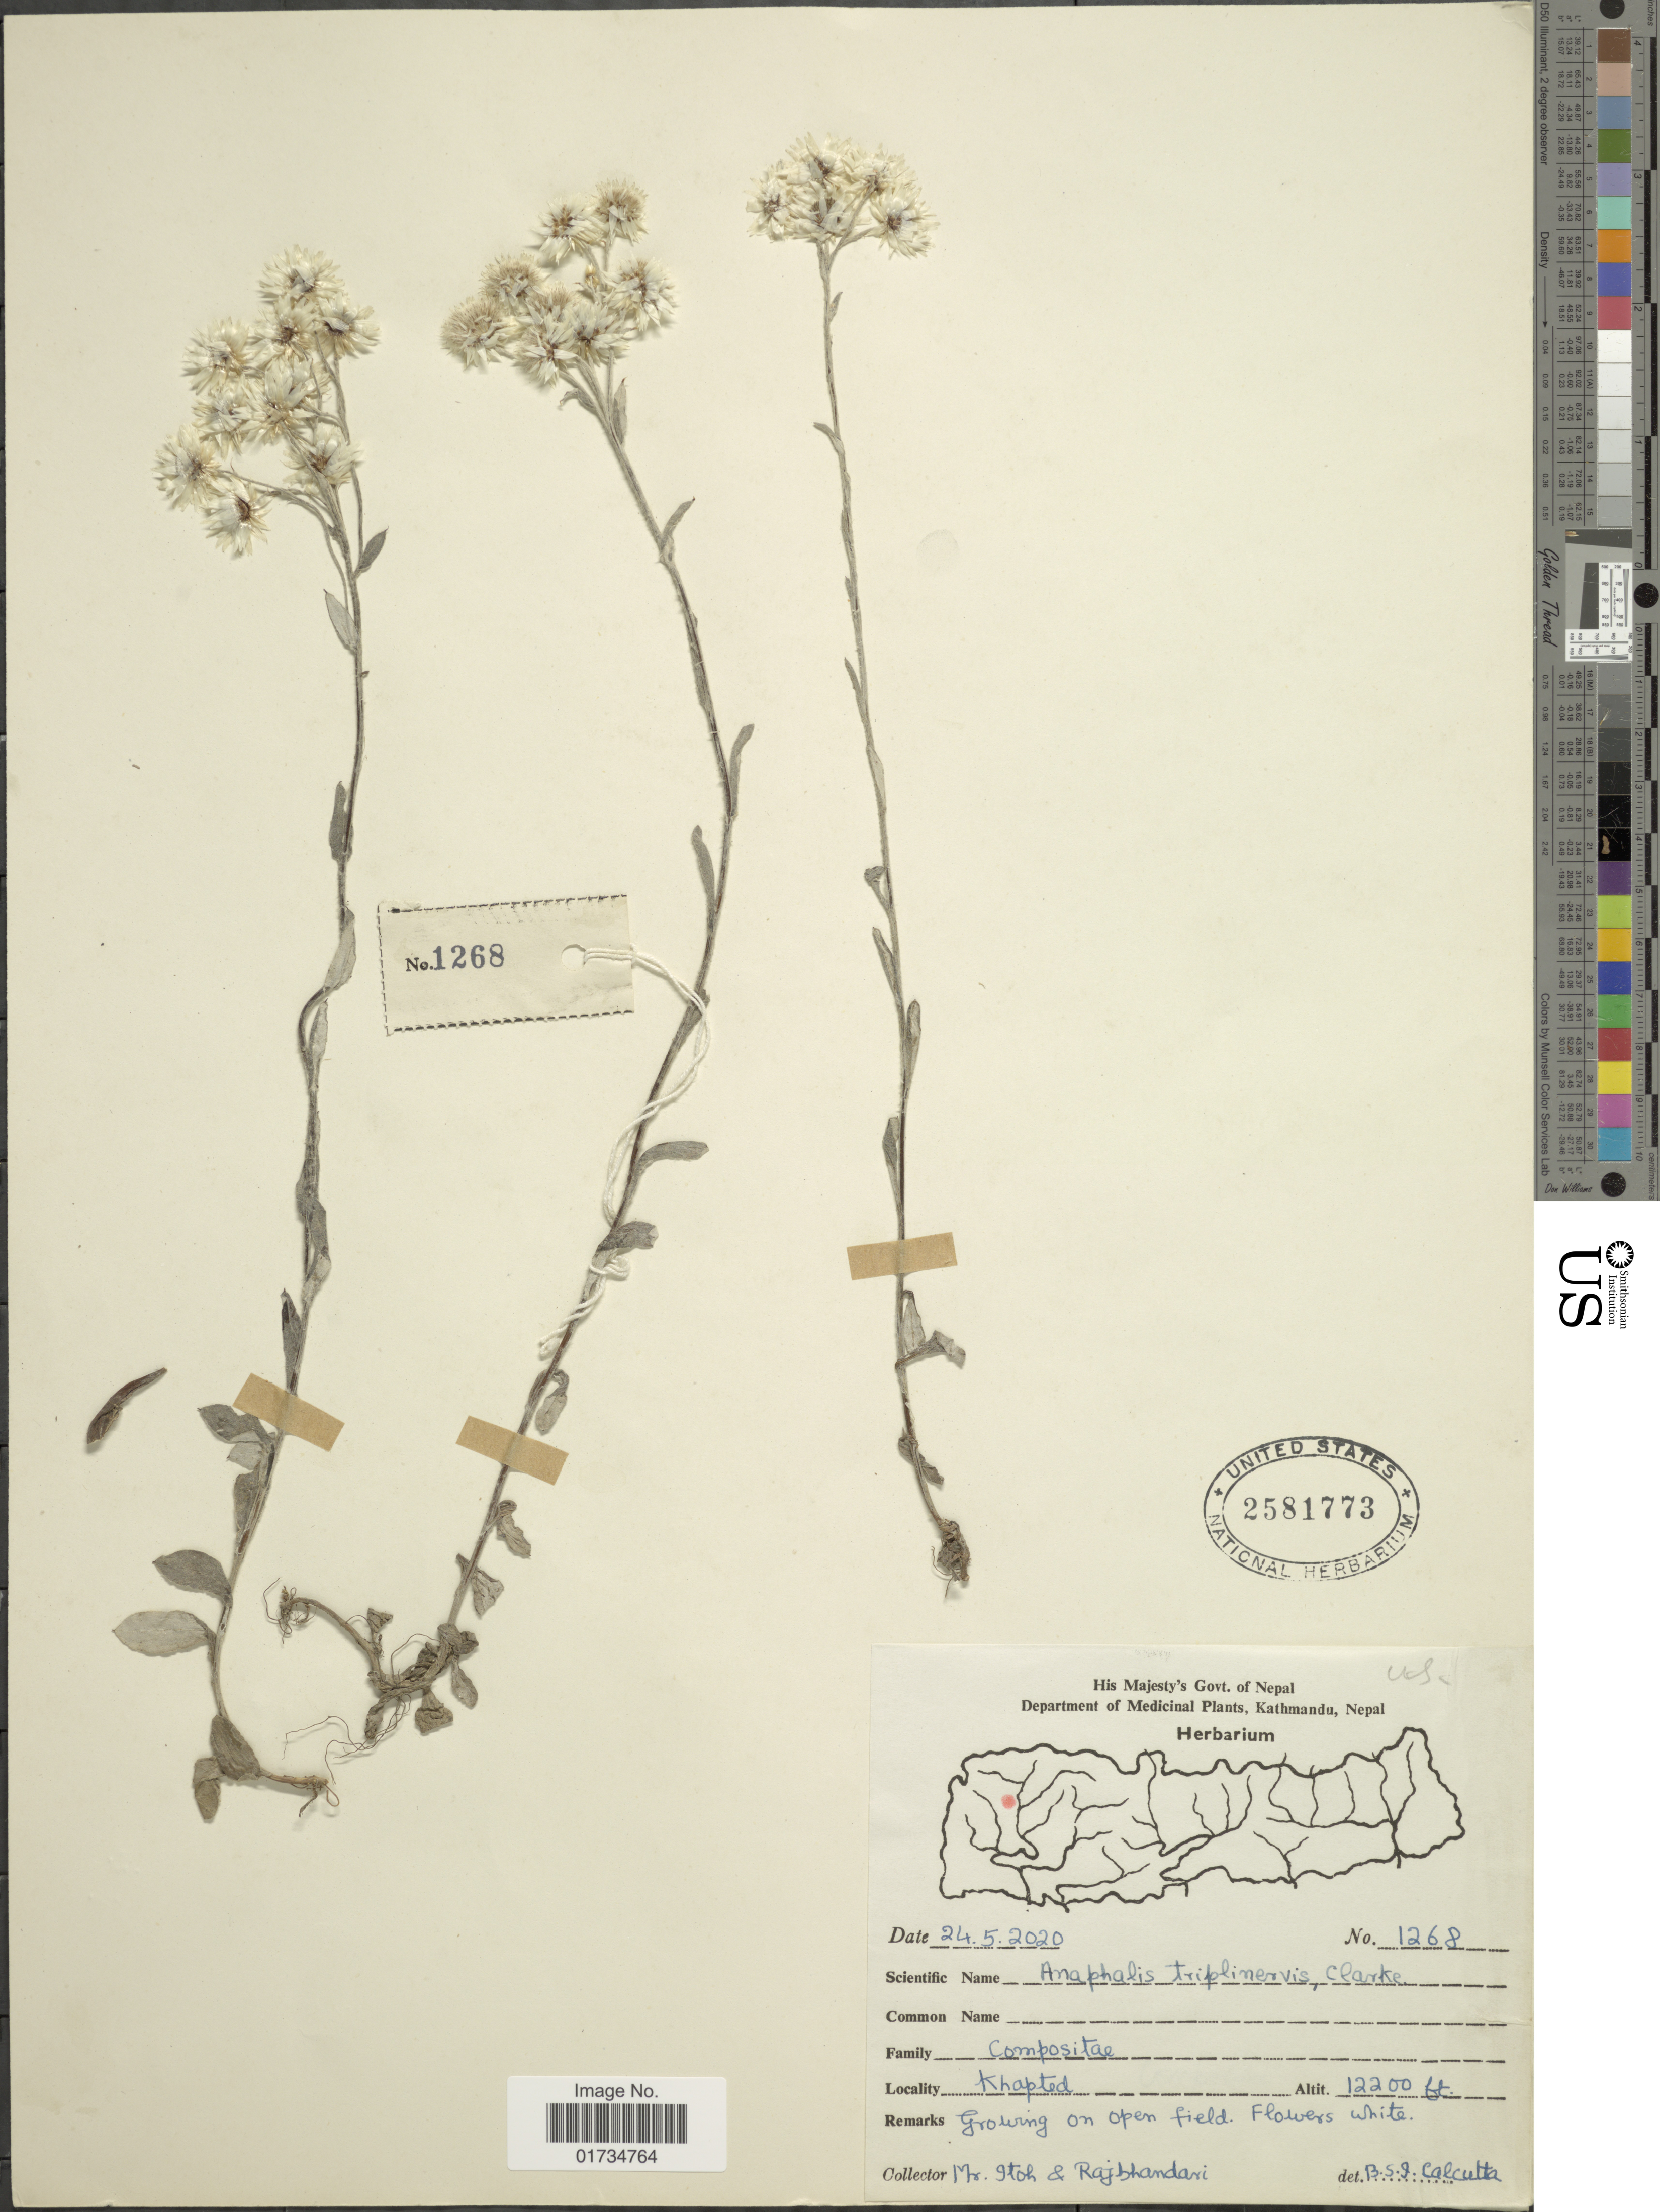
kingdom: Plantae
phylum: Tracheophyta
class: Magnoliopsida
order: Asterales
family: Asteraceae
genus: Anaphalis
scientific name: Anaphalis triplinervis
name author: (Sims) C.B. Clarke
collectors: -. Stoh & I. Rajbhandari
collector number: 1268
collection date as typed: Transcribed d/m/y: 24/5/2020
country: Nepal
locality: Kathmandu, Nepal. Khapted,. Growing on open field.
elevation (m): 3719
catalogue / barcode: US 2581773